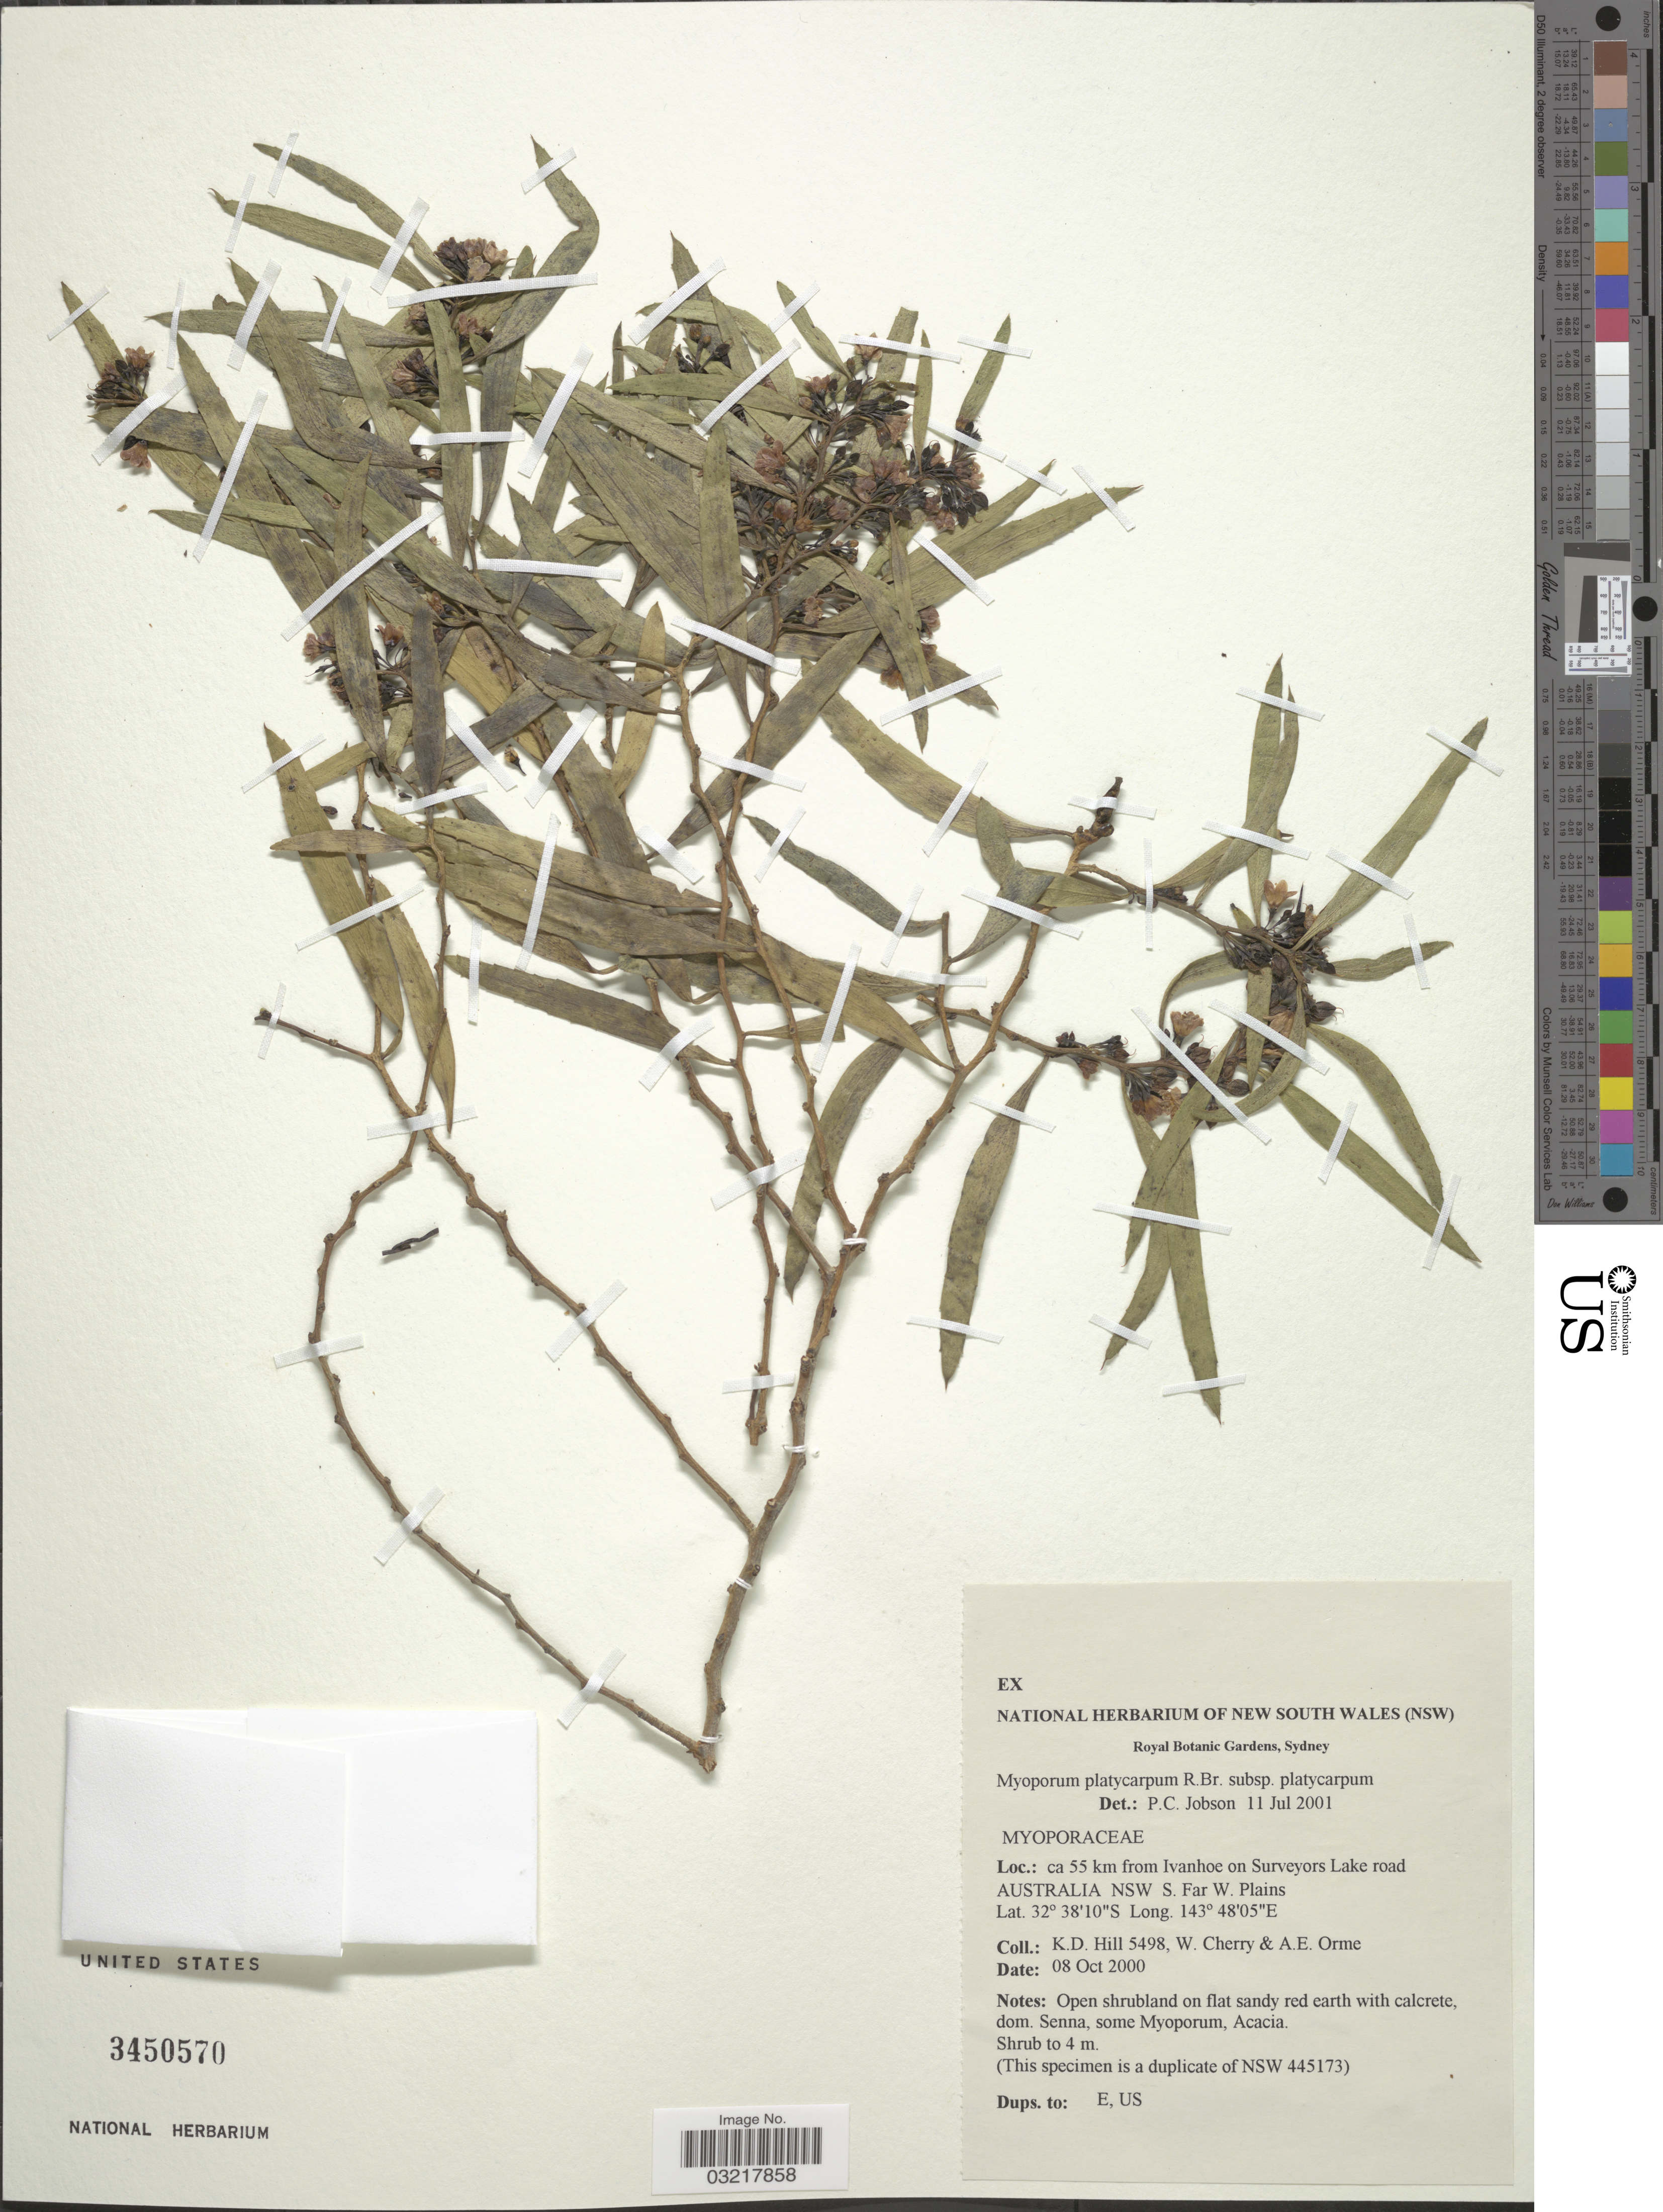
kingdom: Plantae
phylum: Tracheophyta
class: Magnoliopsida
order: Lamiales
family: Scrophulariaceae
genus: Myoporum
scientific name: Myoporum platycarpum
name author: R. Br.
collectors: K. D. Hill, W. A. Cherry & A. Orme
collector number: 5498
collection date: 2000-10-08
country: Australia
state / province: New South Wales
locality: Ca 55 km from Ivanhoe on Surveyors Lake road Australia NSW S. Far W. Plains.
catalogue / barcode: US 3450570